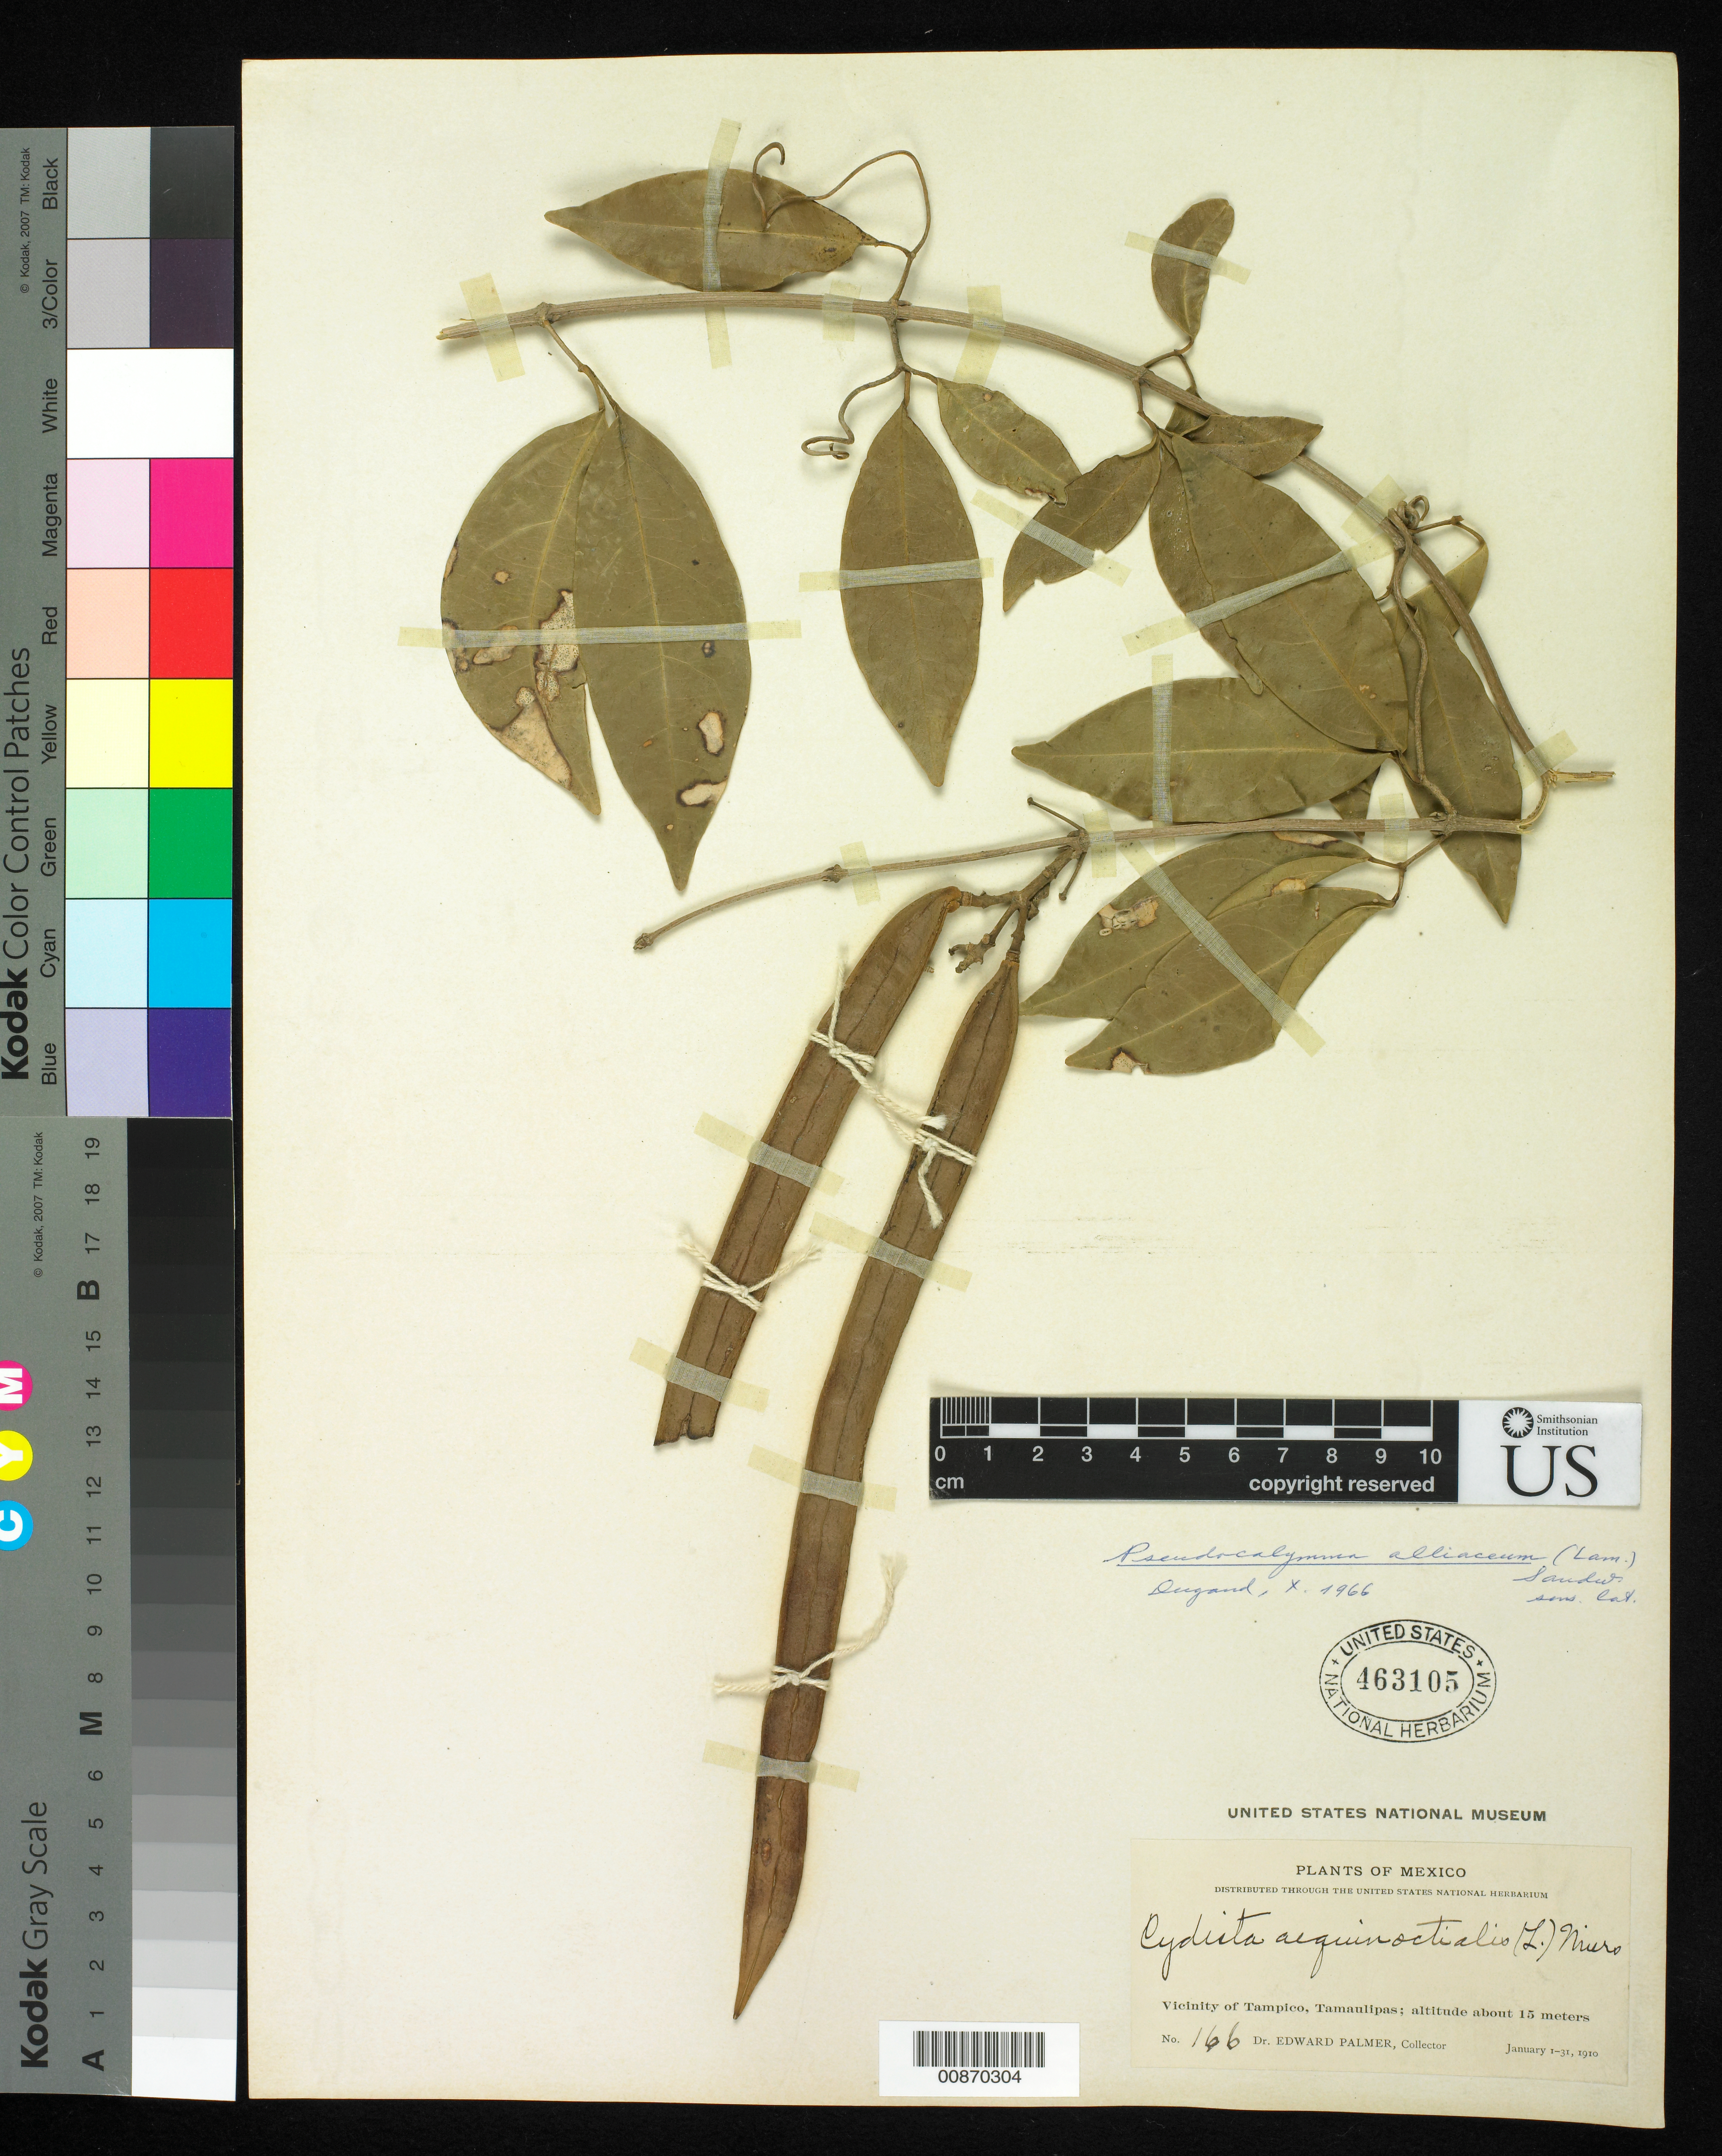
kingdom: Plantae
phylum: Tracheophyta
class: Magnoliopsida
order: Lamiales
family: Bignoniaceae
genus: Pseudocalymma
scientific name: Pseudocalymma alliaceum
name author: (Lam.) Sandwith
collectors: E. Palmer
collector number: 166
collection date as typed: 01 Jan 1910 to 31 Jan 1910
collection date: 1910-01-01/1910-01-31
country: Mexico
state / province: Tamaulipas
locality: Vicinity of Tampico, Tamaulipas.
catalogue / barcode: US 463105